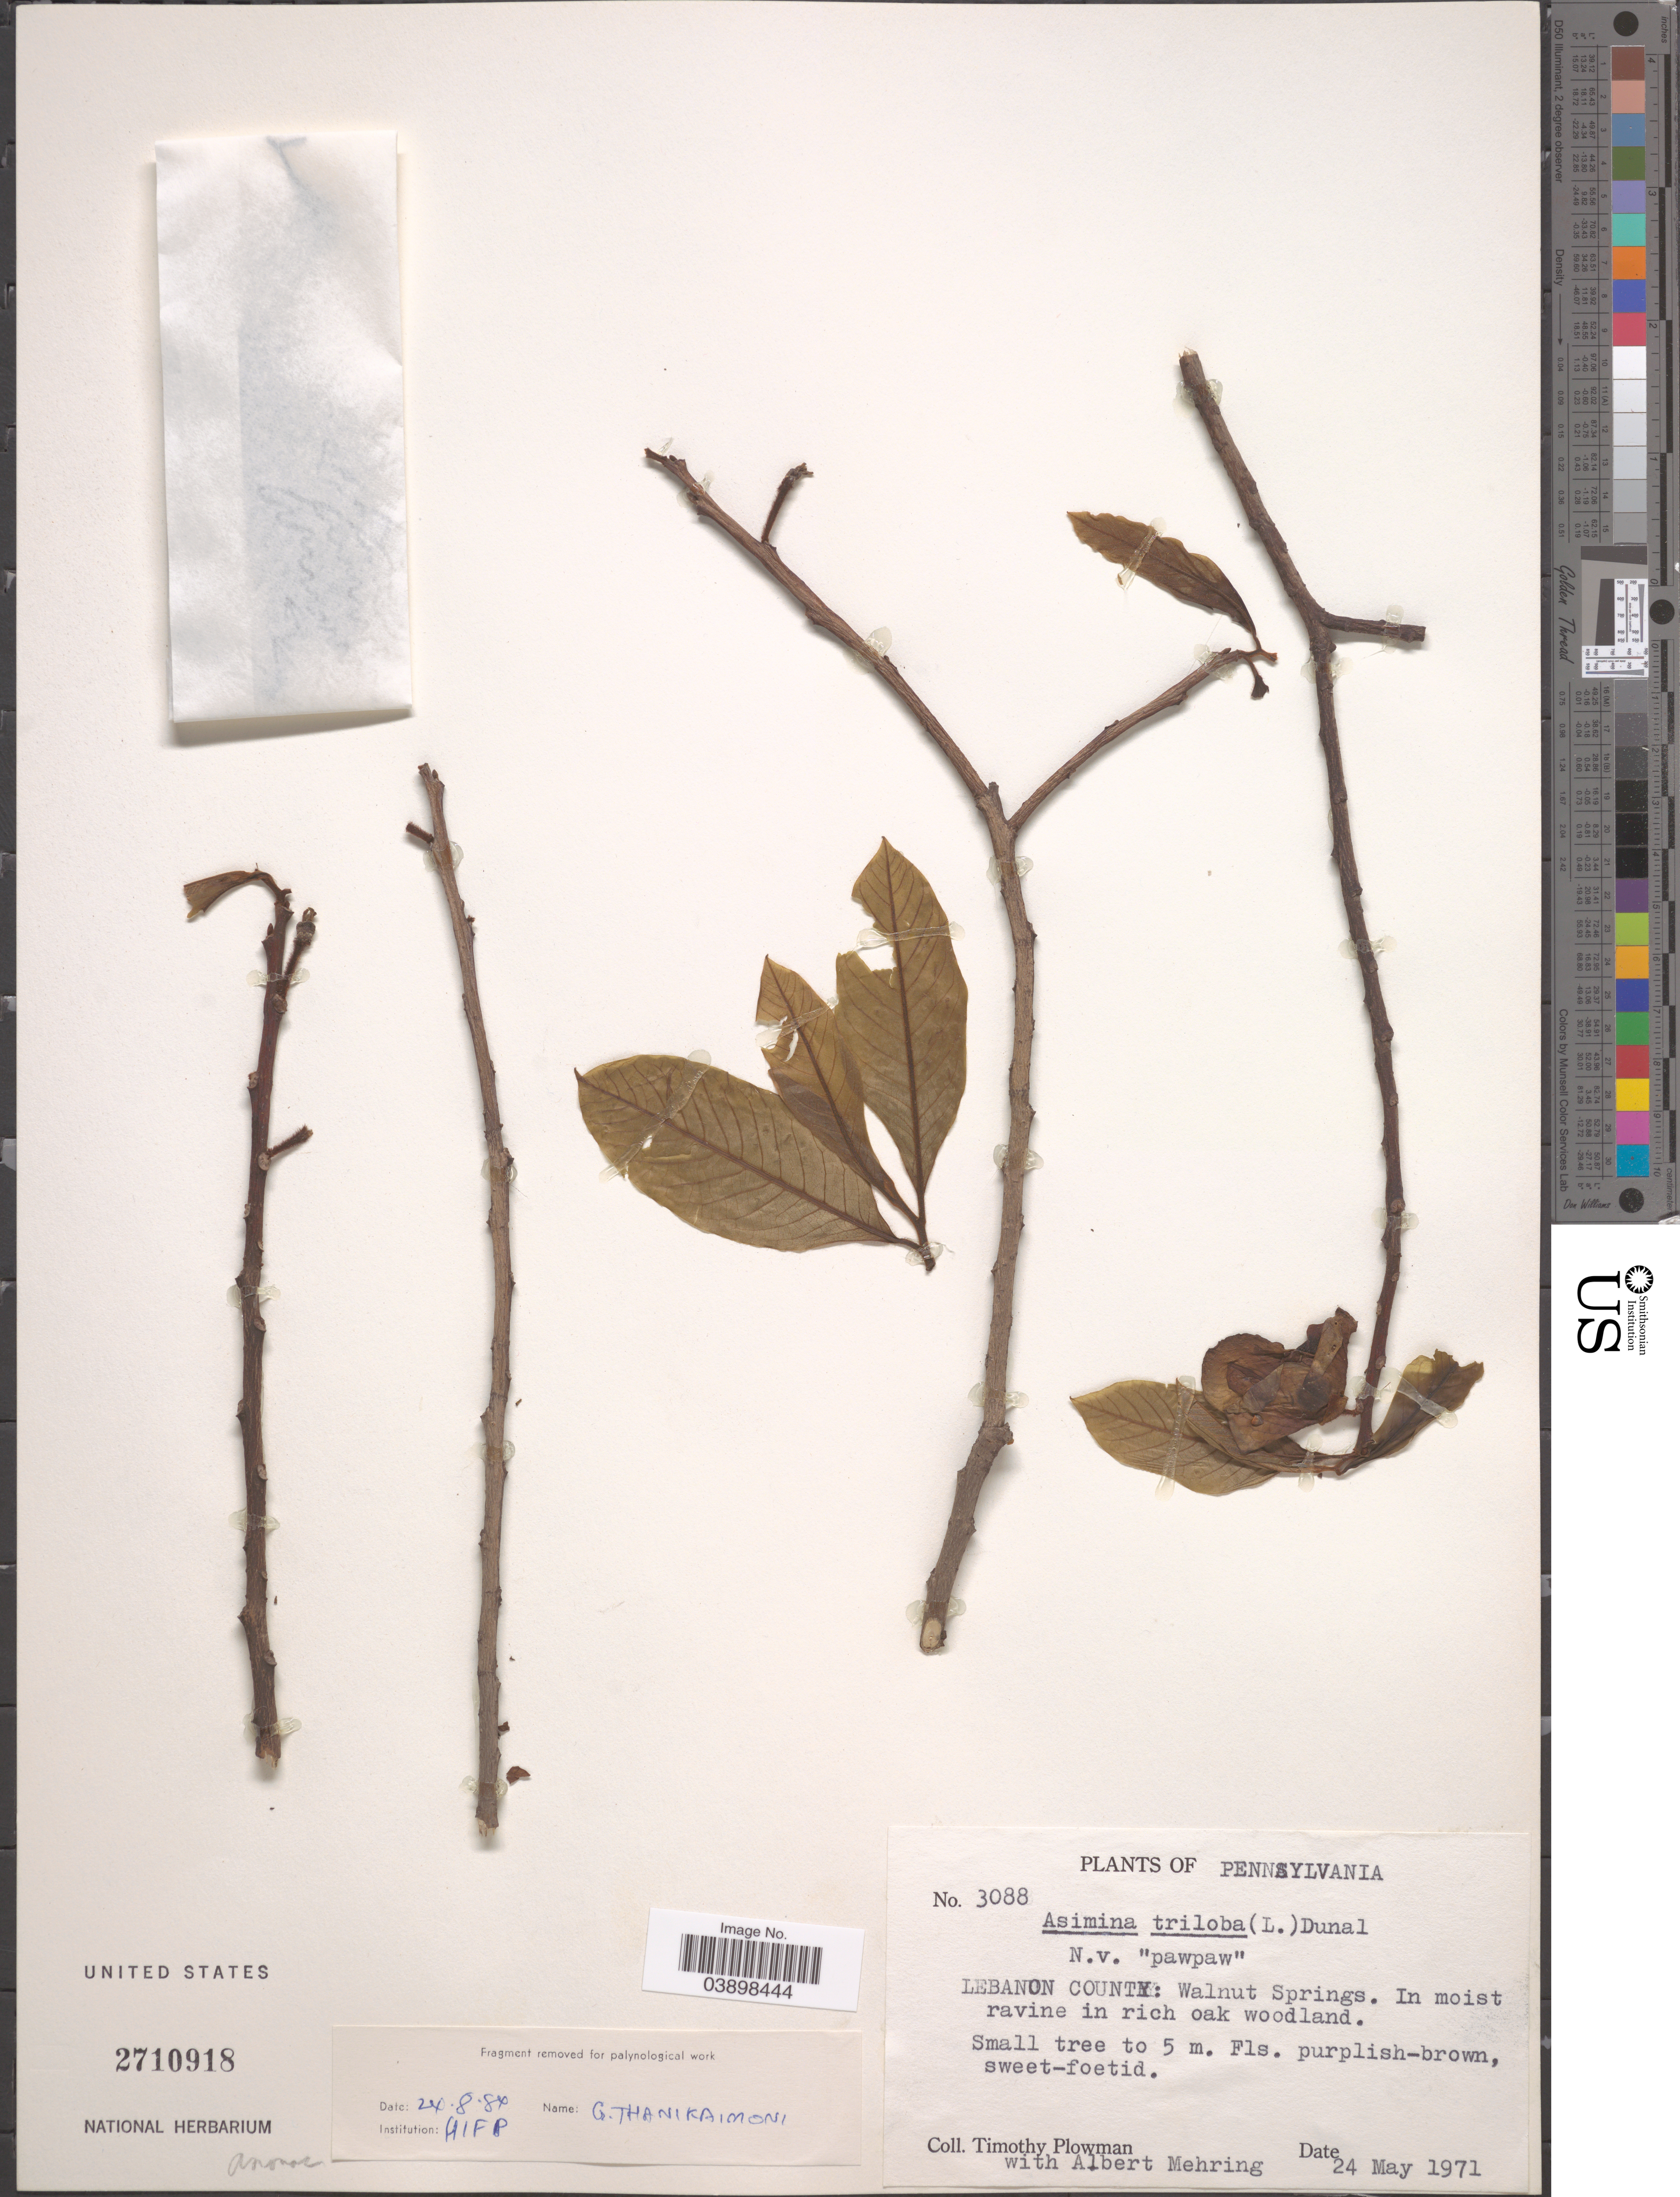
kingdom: Plantae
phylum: Tracheophyta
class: Magnoliopsida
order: Magnoliales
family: Annonaceae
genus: Asimina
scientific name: Asimina triloba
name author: (L.) Dunal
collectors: T. Plowman & A. Mehring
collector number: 3088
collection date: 1971-05-24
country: United States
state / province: Pennsylvania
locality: Lebanon County: Walnut Springs.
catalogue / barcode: US 2710918